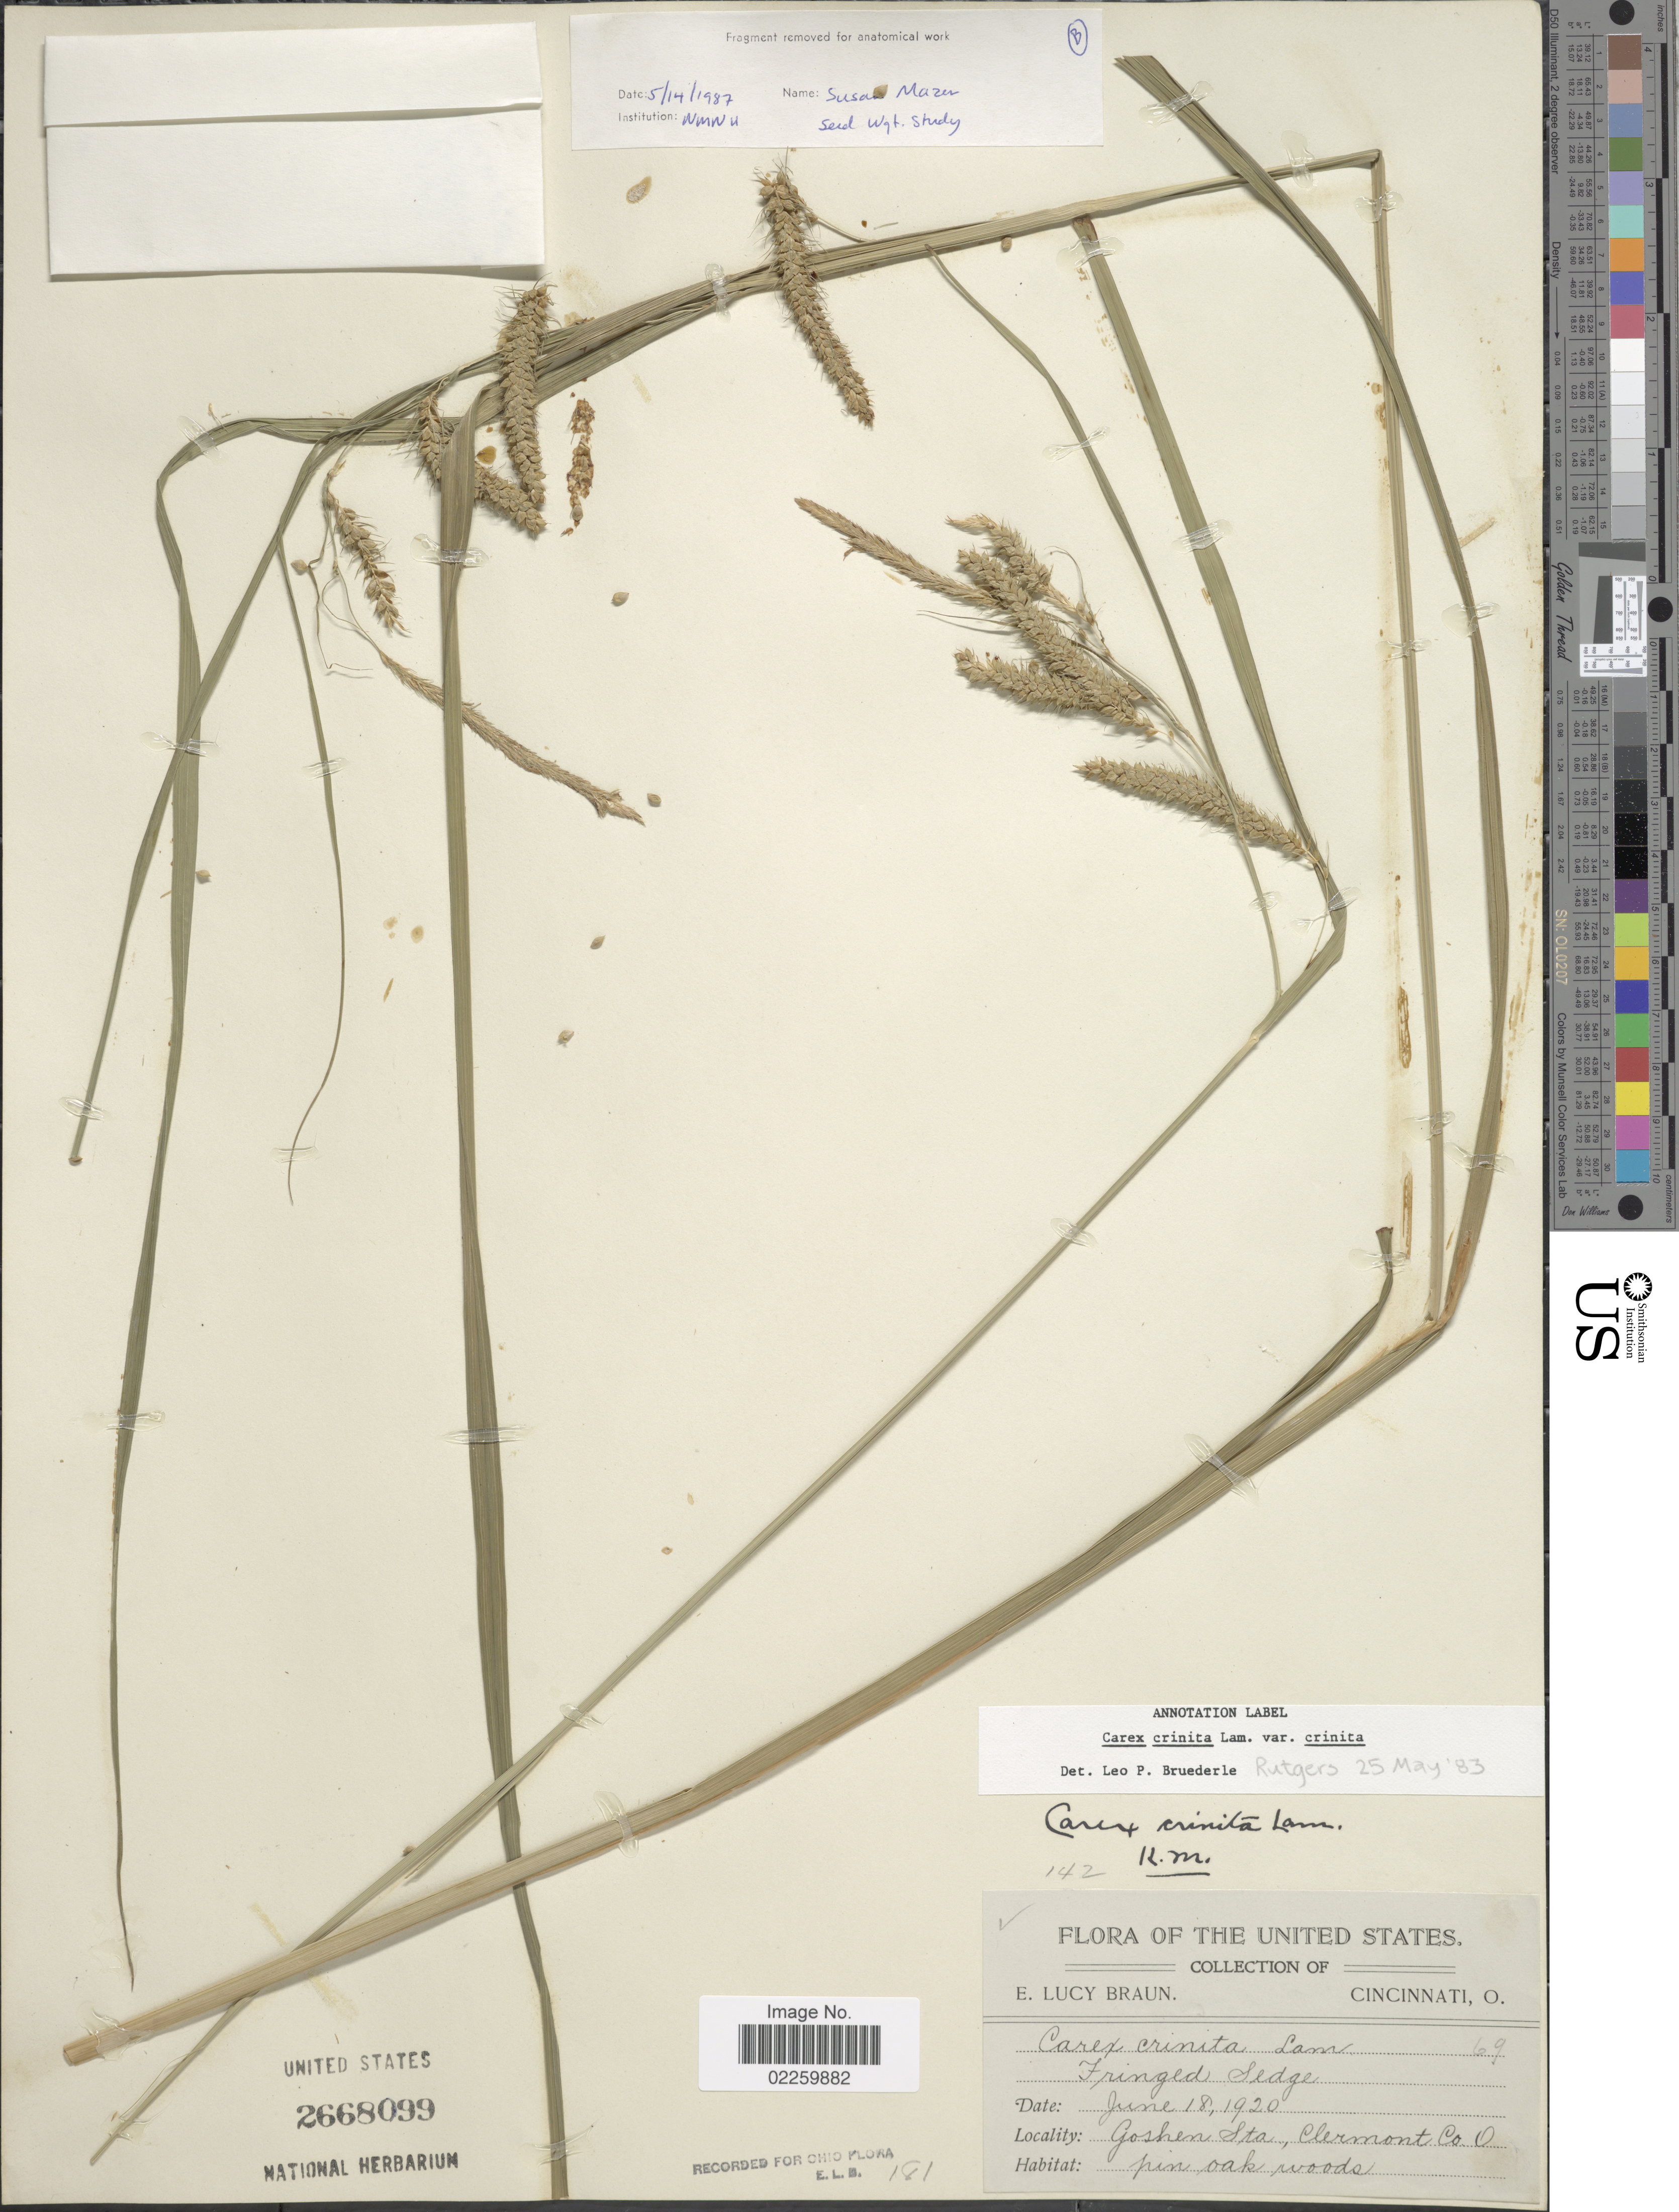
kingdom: Plantae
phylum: Tracheophyta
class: Liliopsida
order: Poales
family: Cyperaceae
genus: Carex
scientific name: Carex crinita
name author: Lam.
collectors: E. L. Braun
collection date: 1920-06-18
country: United States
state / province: Ohio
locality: Goshen Sta., Clermont Co.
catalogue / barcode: US 2668099